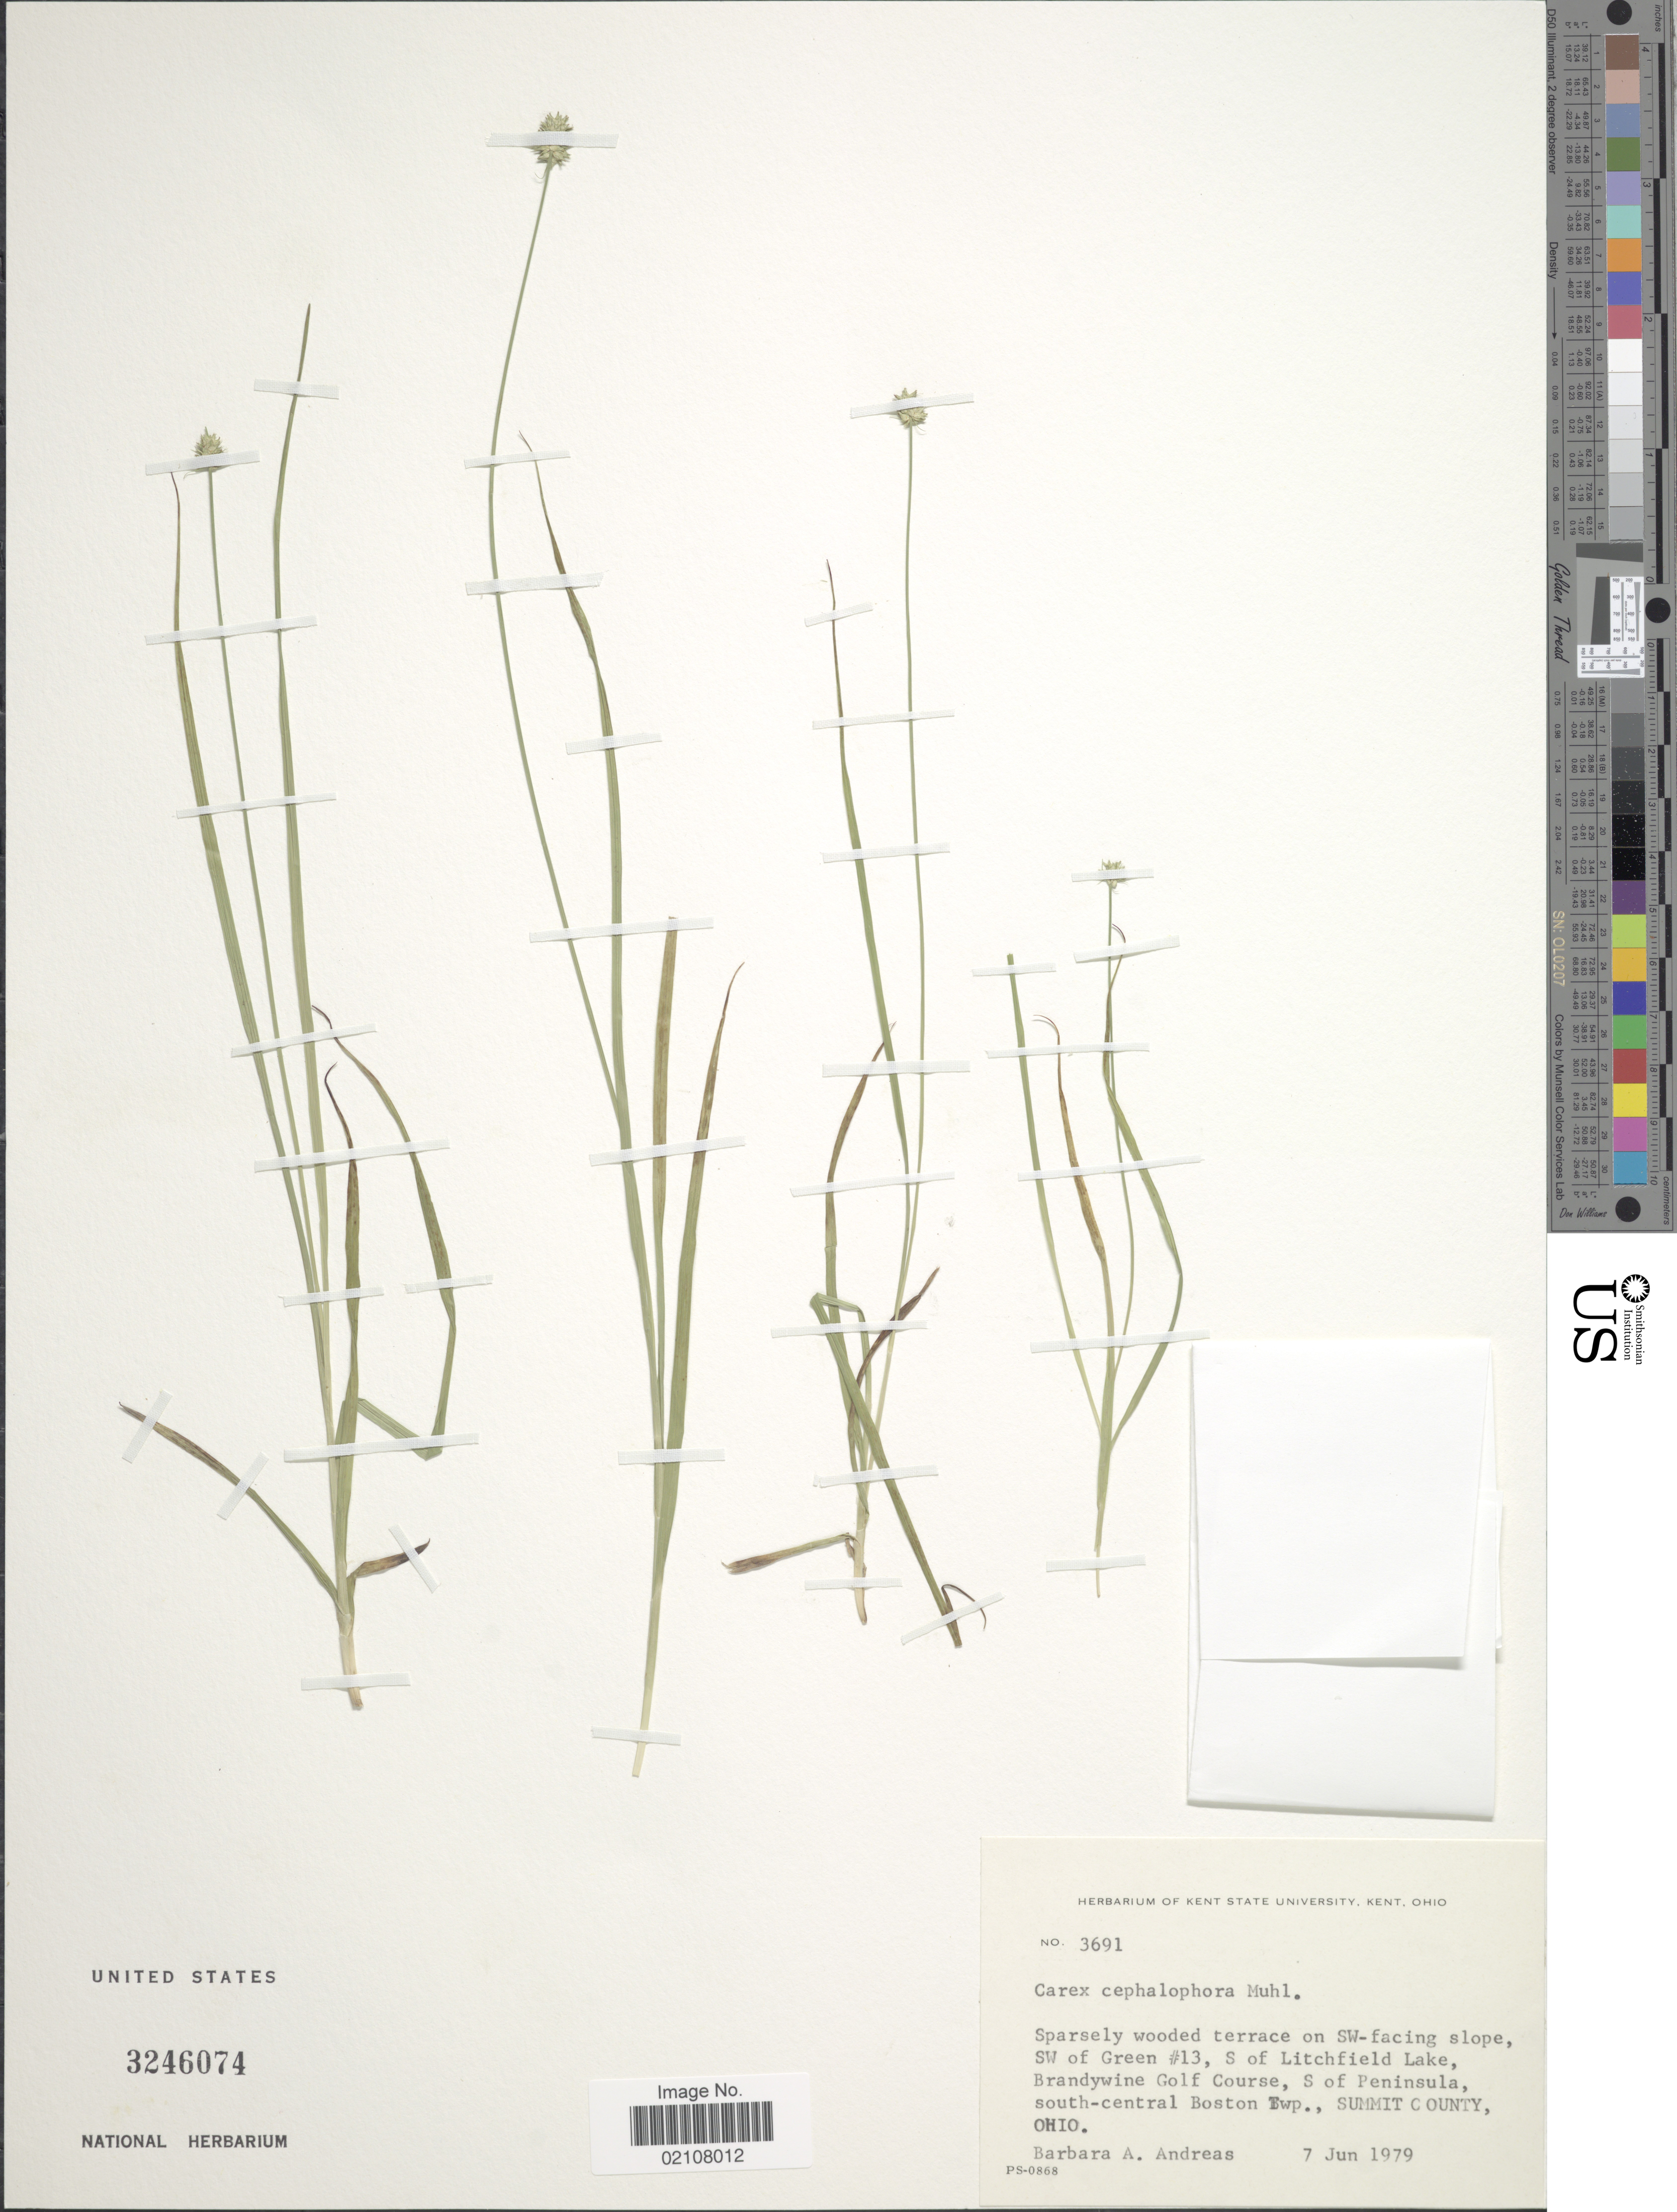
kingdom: Plantae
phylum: Tracheophyta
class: Liliopsida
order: Poales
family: Cyperaceae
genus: Carex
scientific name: Carex cephalophora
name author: Muhl. ex Willd.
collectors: B. A. Andreas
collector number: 3691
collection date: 1979-06-07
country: United States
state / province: Ohio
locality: Sparsely wooded terrace on SW-facing slope, SW of Green #13, S of Litchfield Lake, Brandywine Golf Coarse, S of Peninsula, south-central Boston Twp., Summit County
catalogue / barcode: US 3246074